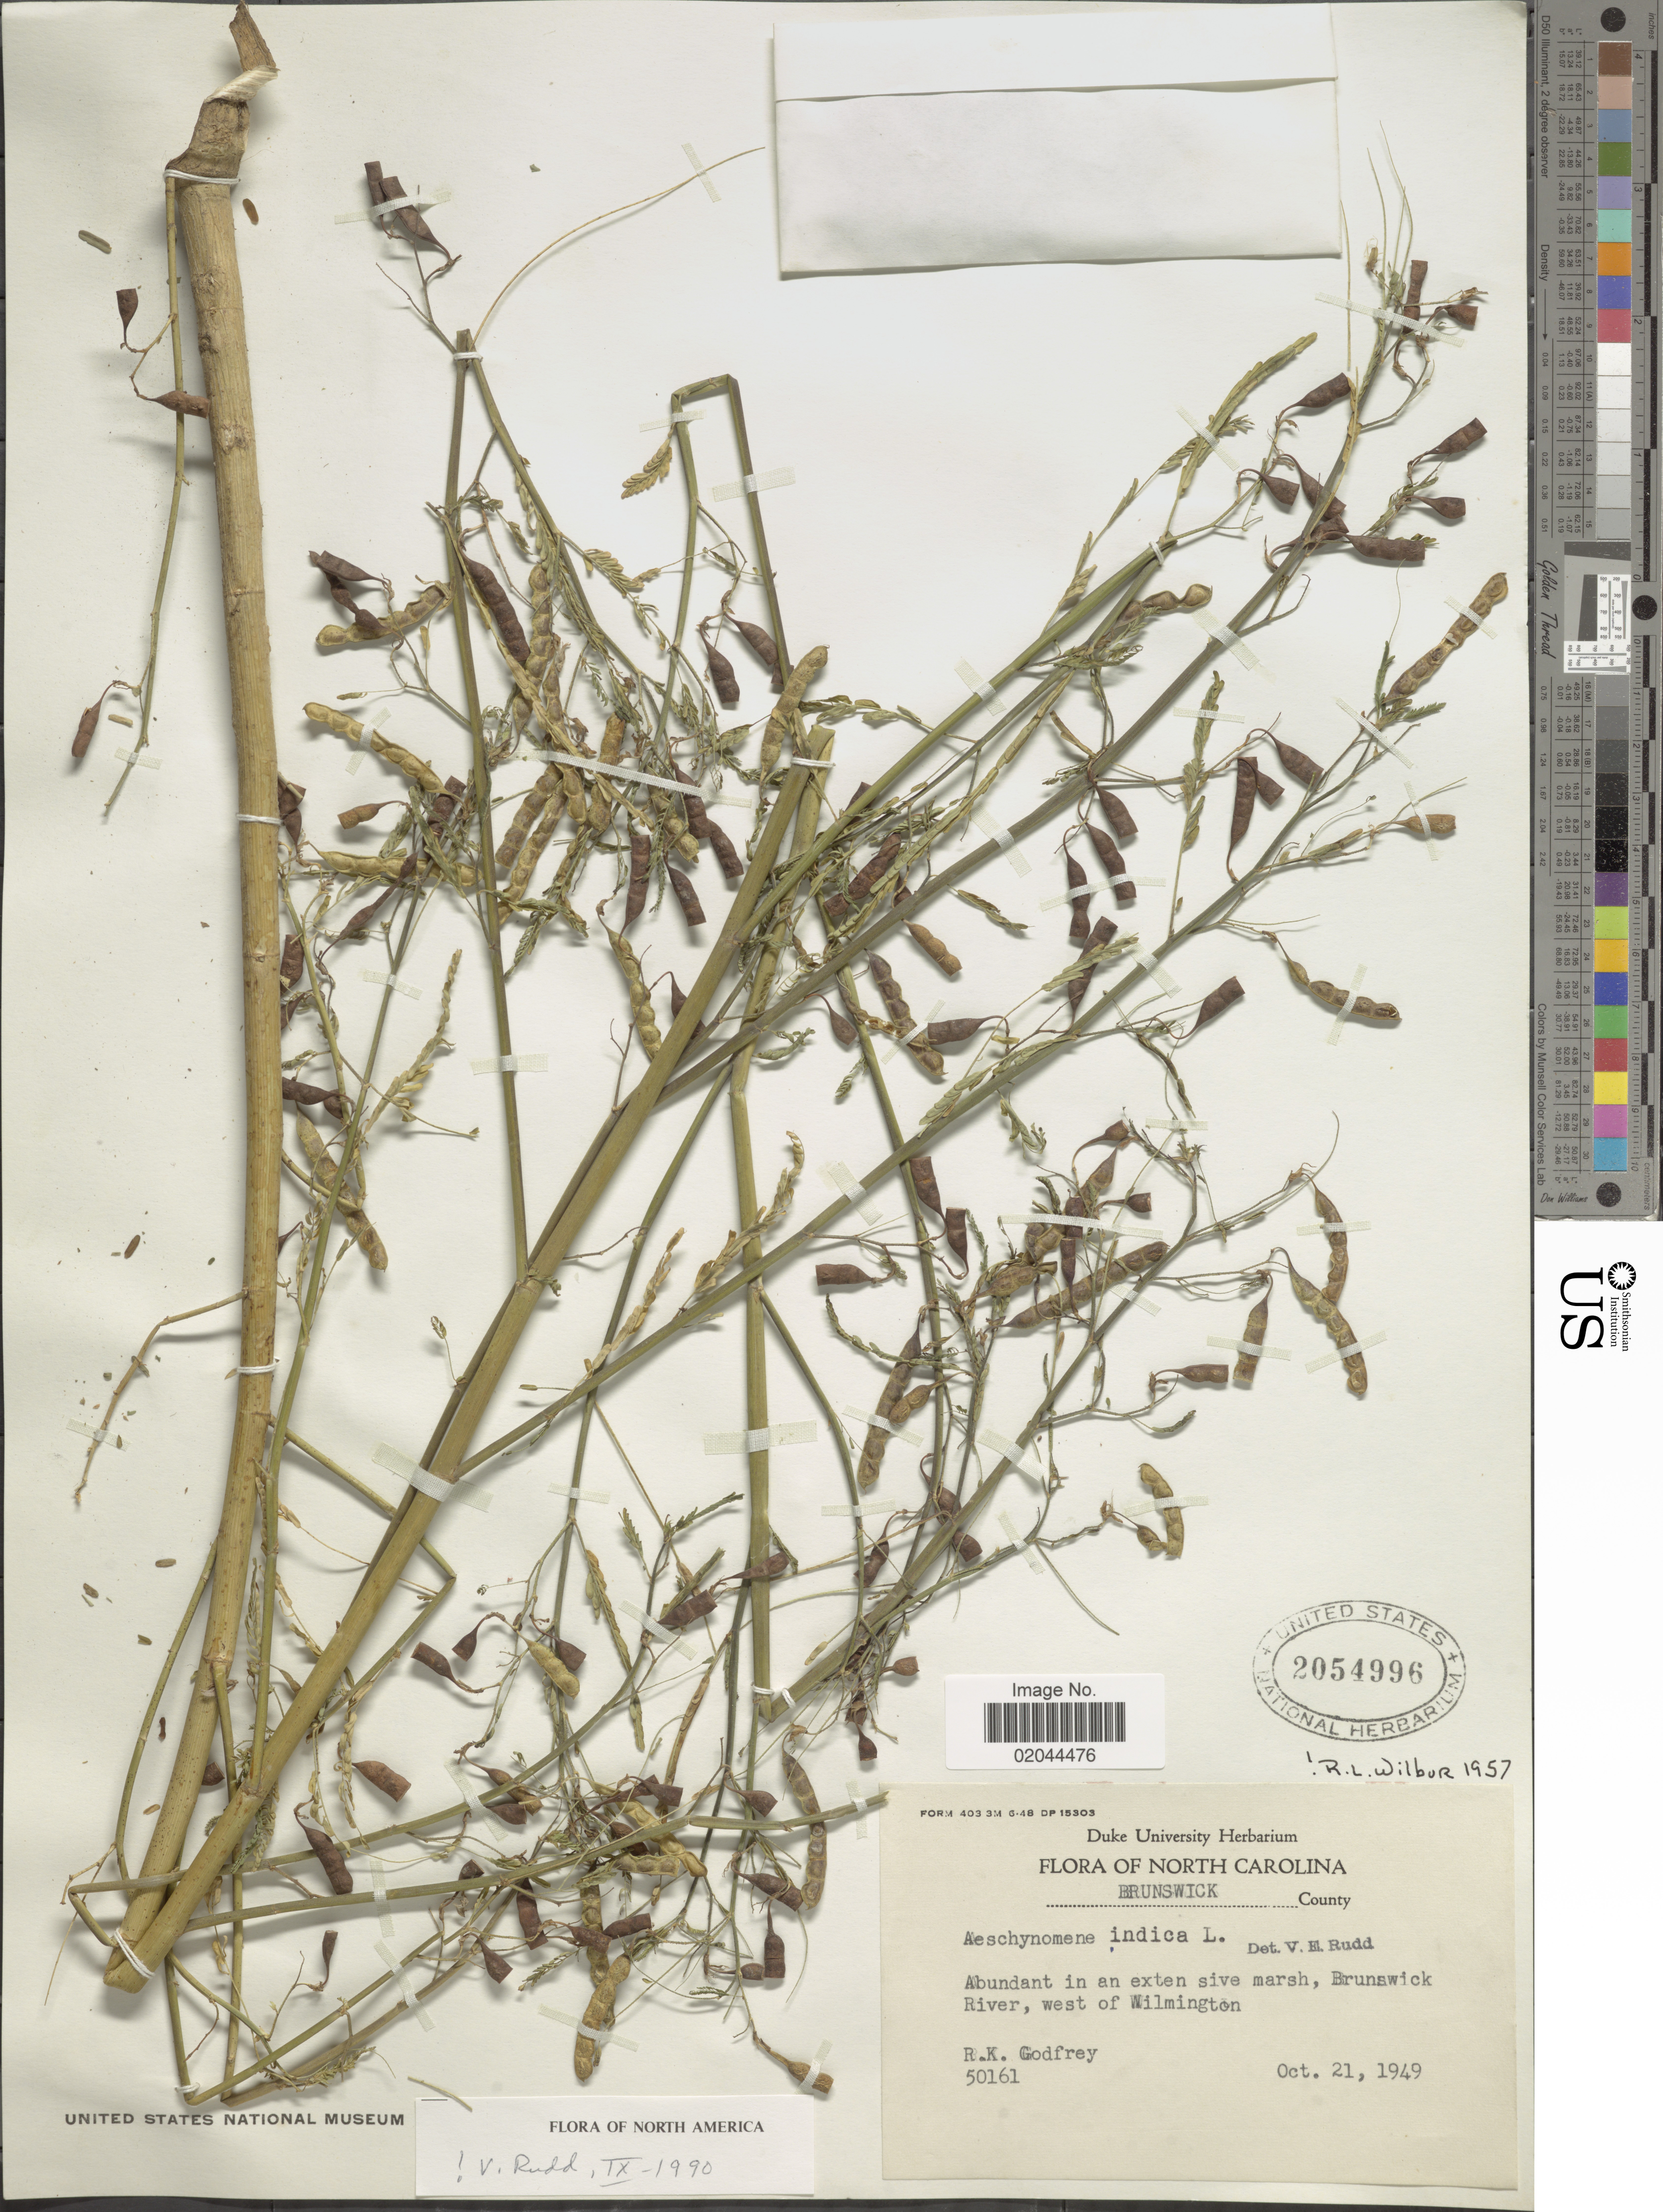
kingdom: Plantae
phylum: Tracheophyta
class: Magnoliopsida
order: Fabales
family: Fabaceae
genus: Aeschynomene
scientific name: Aeschynomene indica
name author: L.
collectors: R. K. Godfrey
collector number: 50161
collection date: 1949-10-21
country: United States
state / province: North Carolina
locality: Brunswick County, abundant in an exten sive marsh, Brunswick River, west of Wilmington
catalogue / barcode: US 2054996